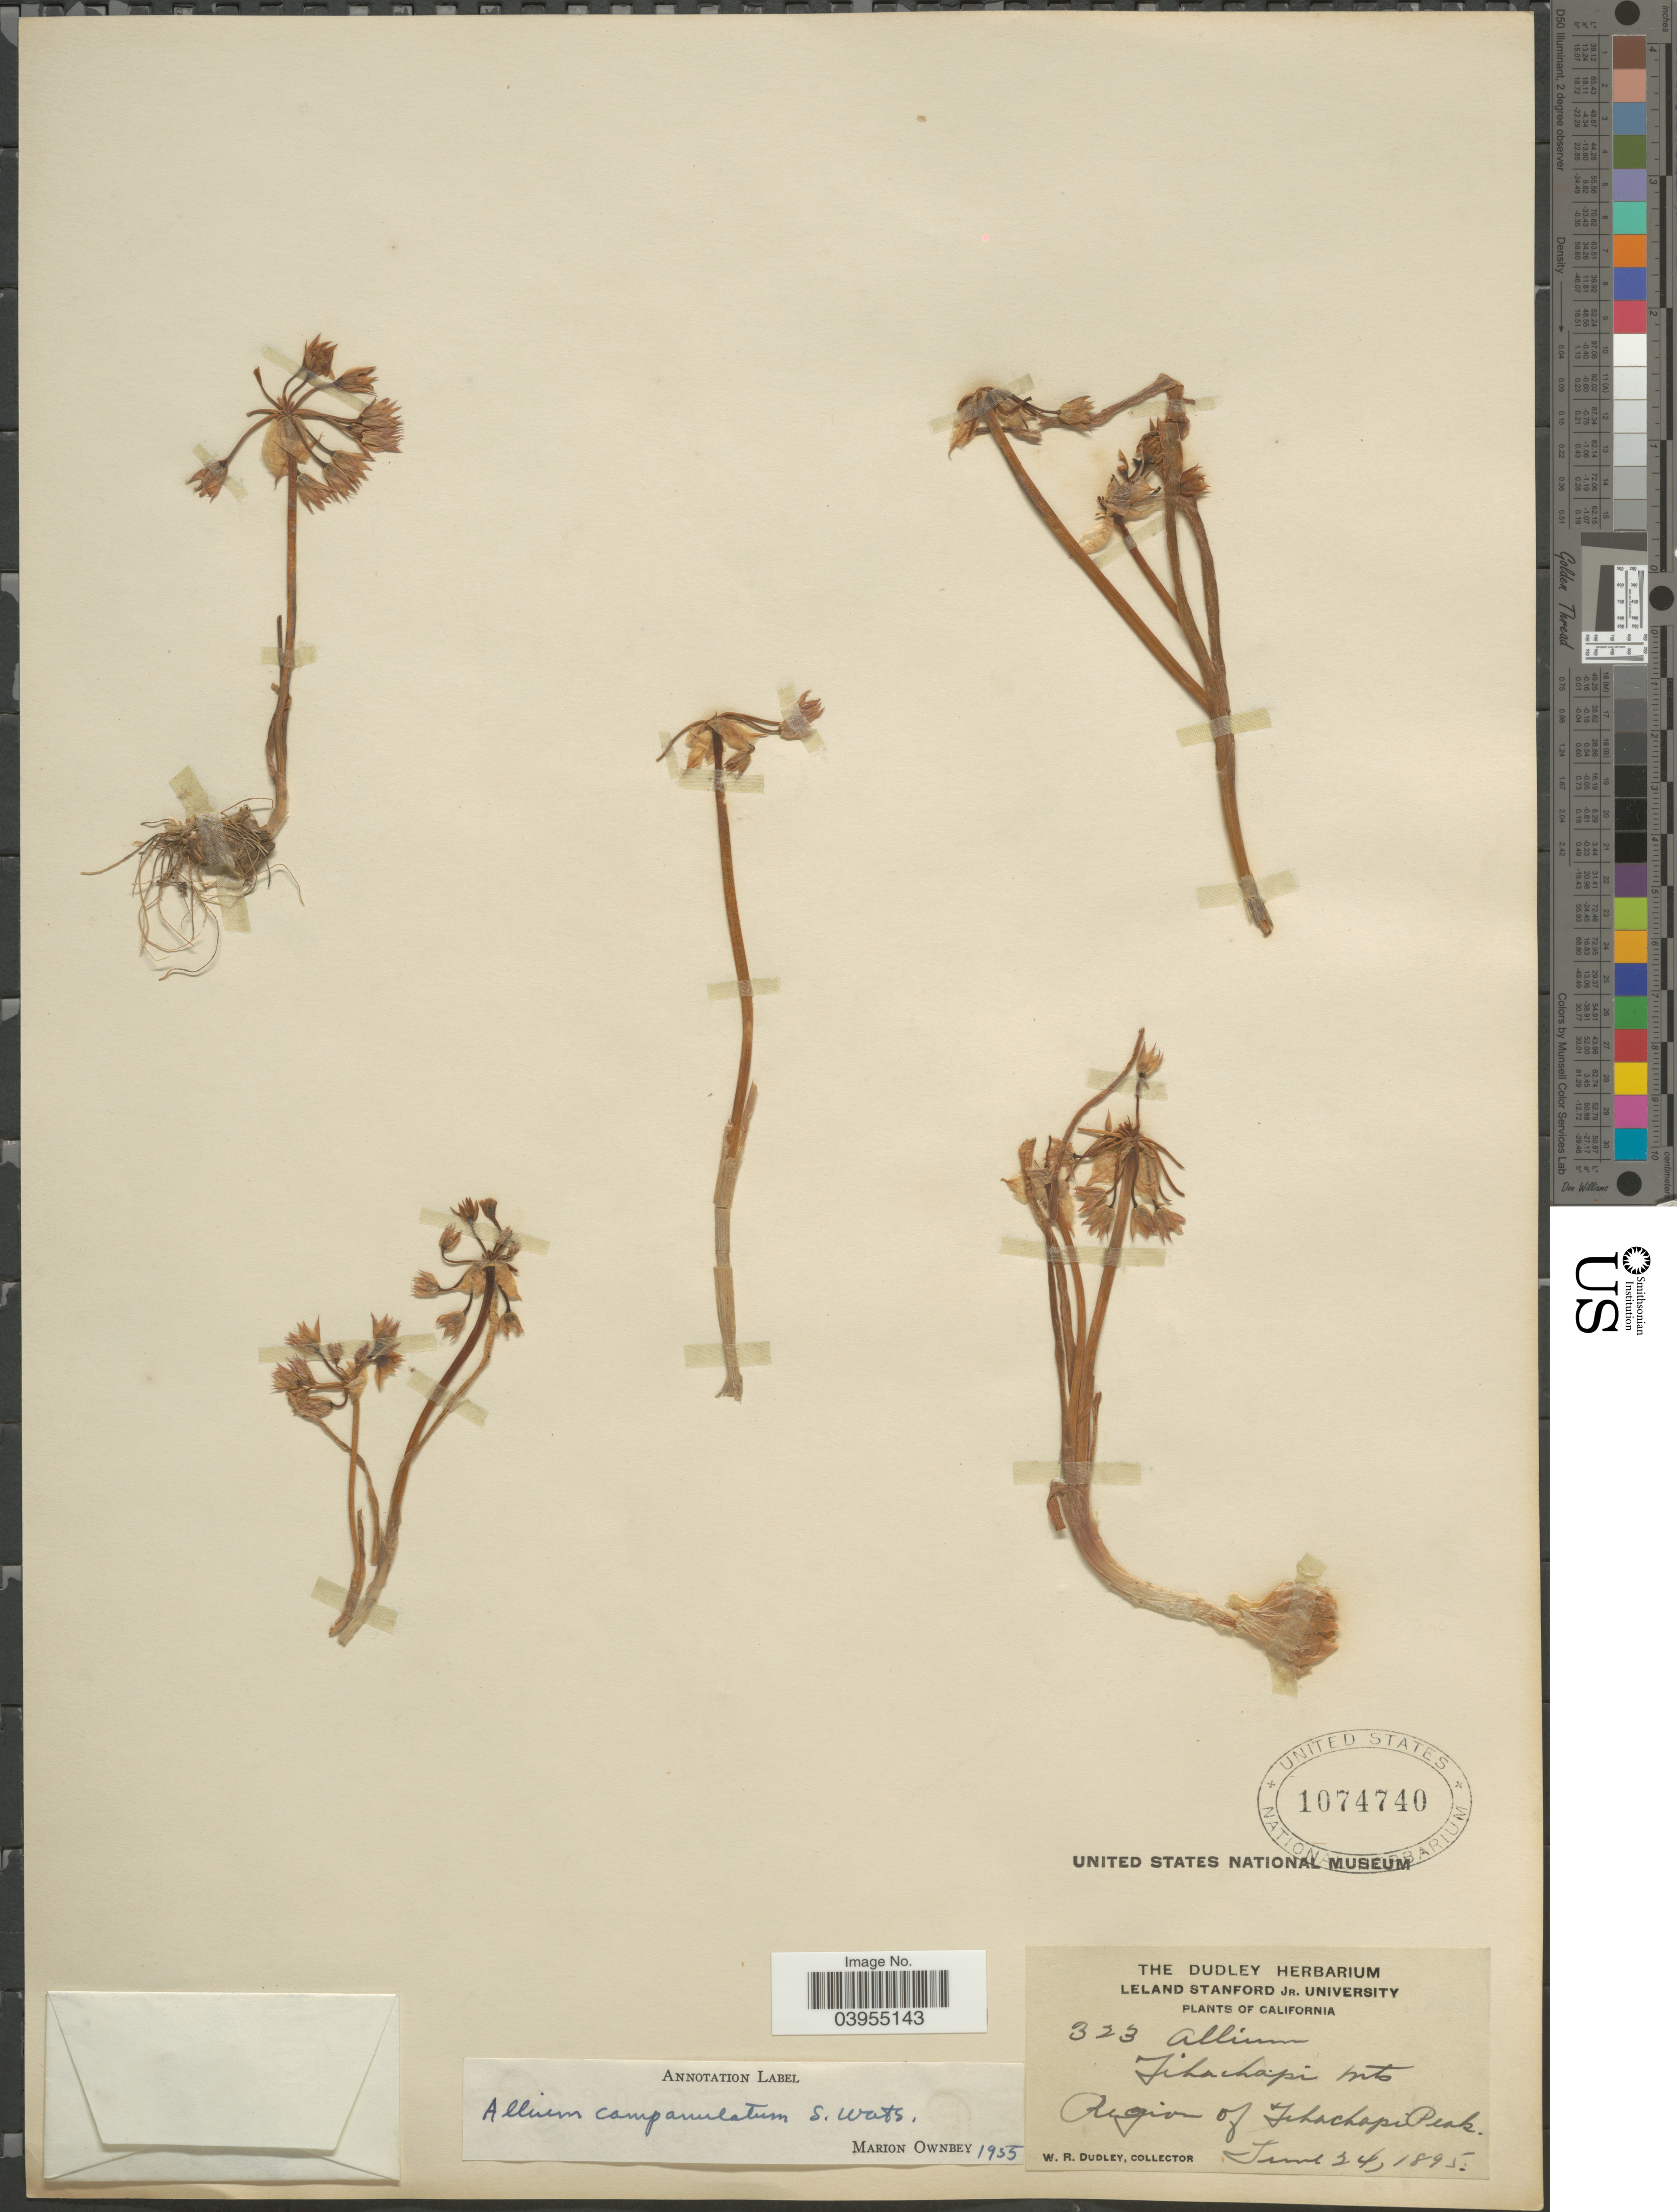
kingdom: Plantae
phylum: Tracheophyta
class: Liliopsida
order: Asparagales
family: Amaryllidaceae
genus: Allium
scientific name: Allium campanulatum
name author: S. Watson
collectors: W. Dudley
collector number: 323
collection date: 1895-06-24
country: United States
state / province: California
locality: Tehachapi mts. Region of Tehachapi Peak.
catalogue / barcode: US 1074740